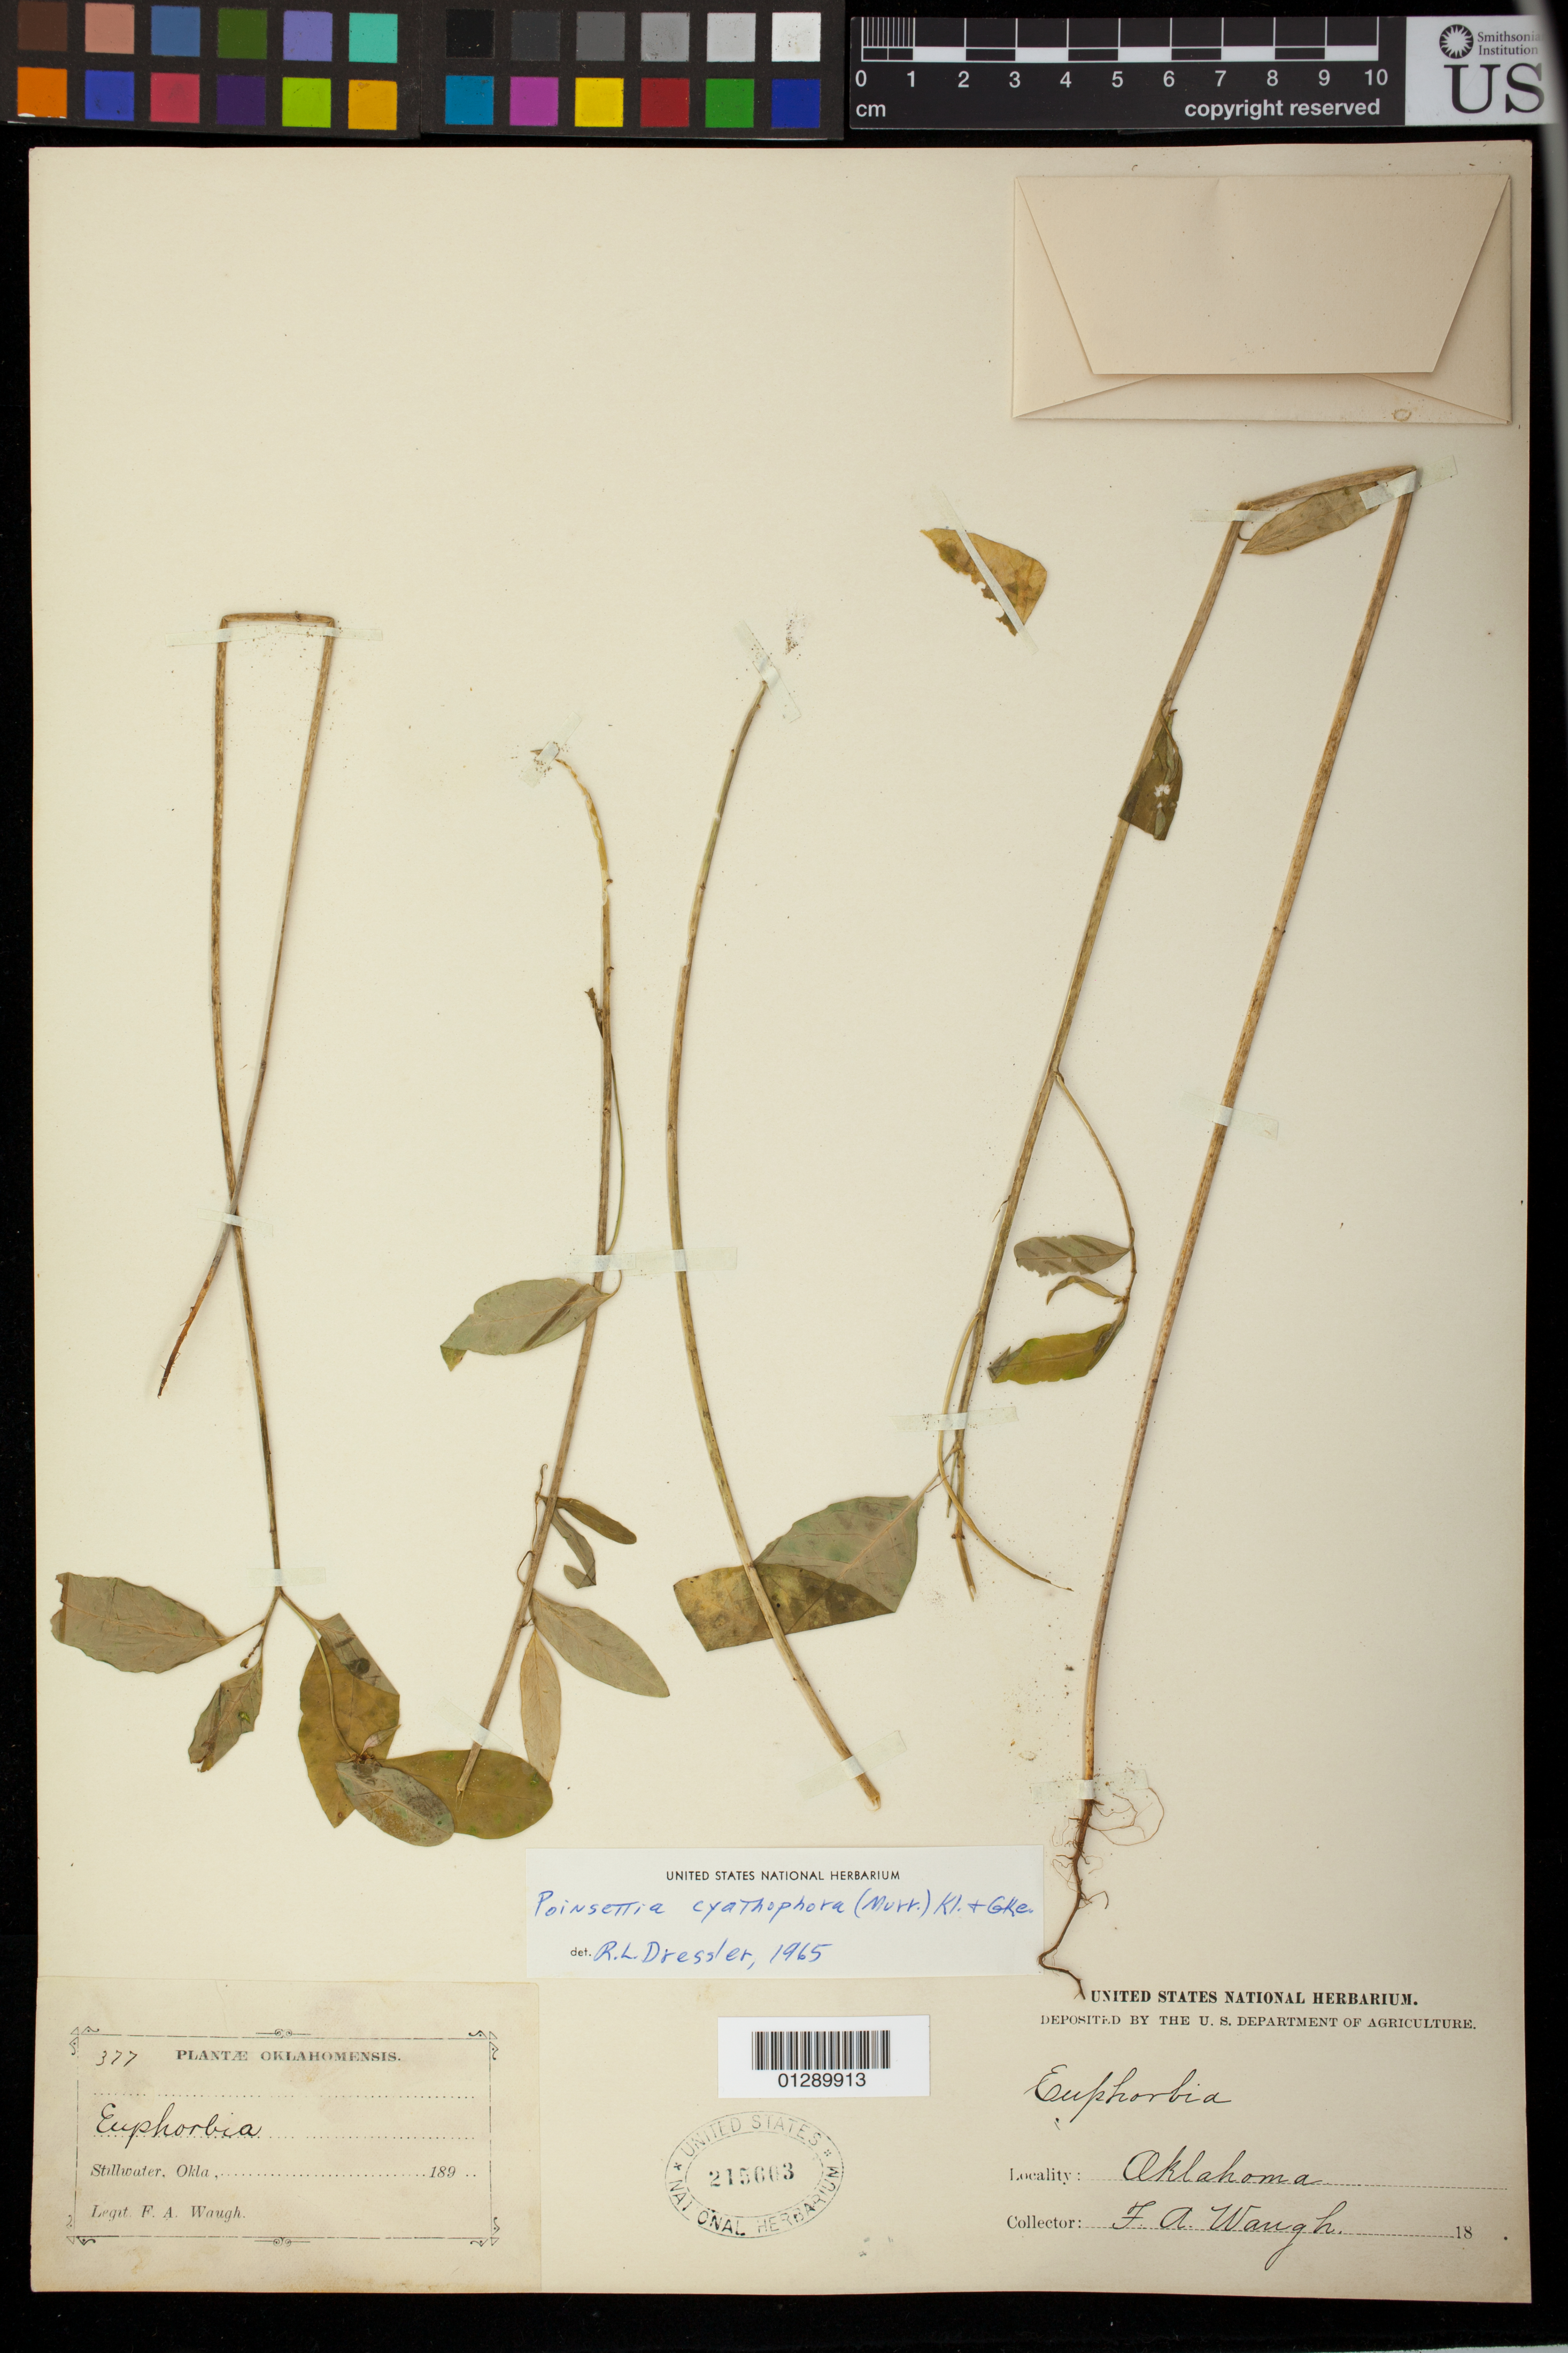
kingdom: Plantae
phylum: Tracheophyta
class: Magnoliopsida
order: Malpighiales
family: Euphorbiaceae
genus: Euphorbia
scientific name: Euphorbia heterophylla var. cyathophora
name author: (Murr.) Griseb.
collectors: F. Waugh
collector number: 377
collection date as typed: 189-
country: United States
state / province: Oklahoma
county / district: Payne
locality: Stillwater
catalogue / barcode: US 215663